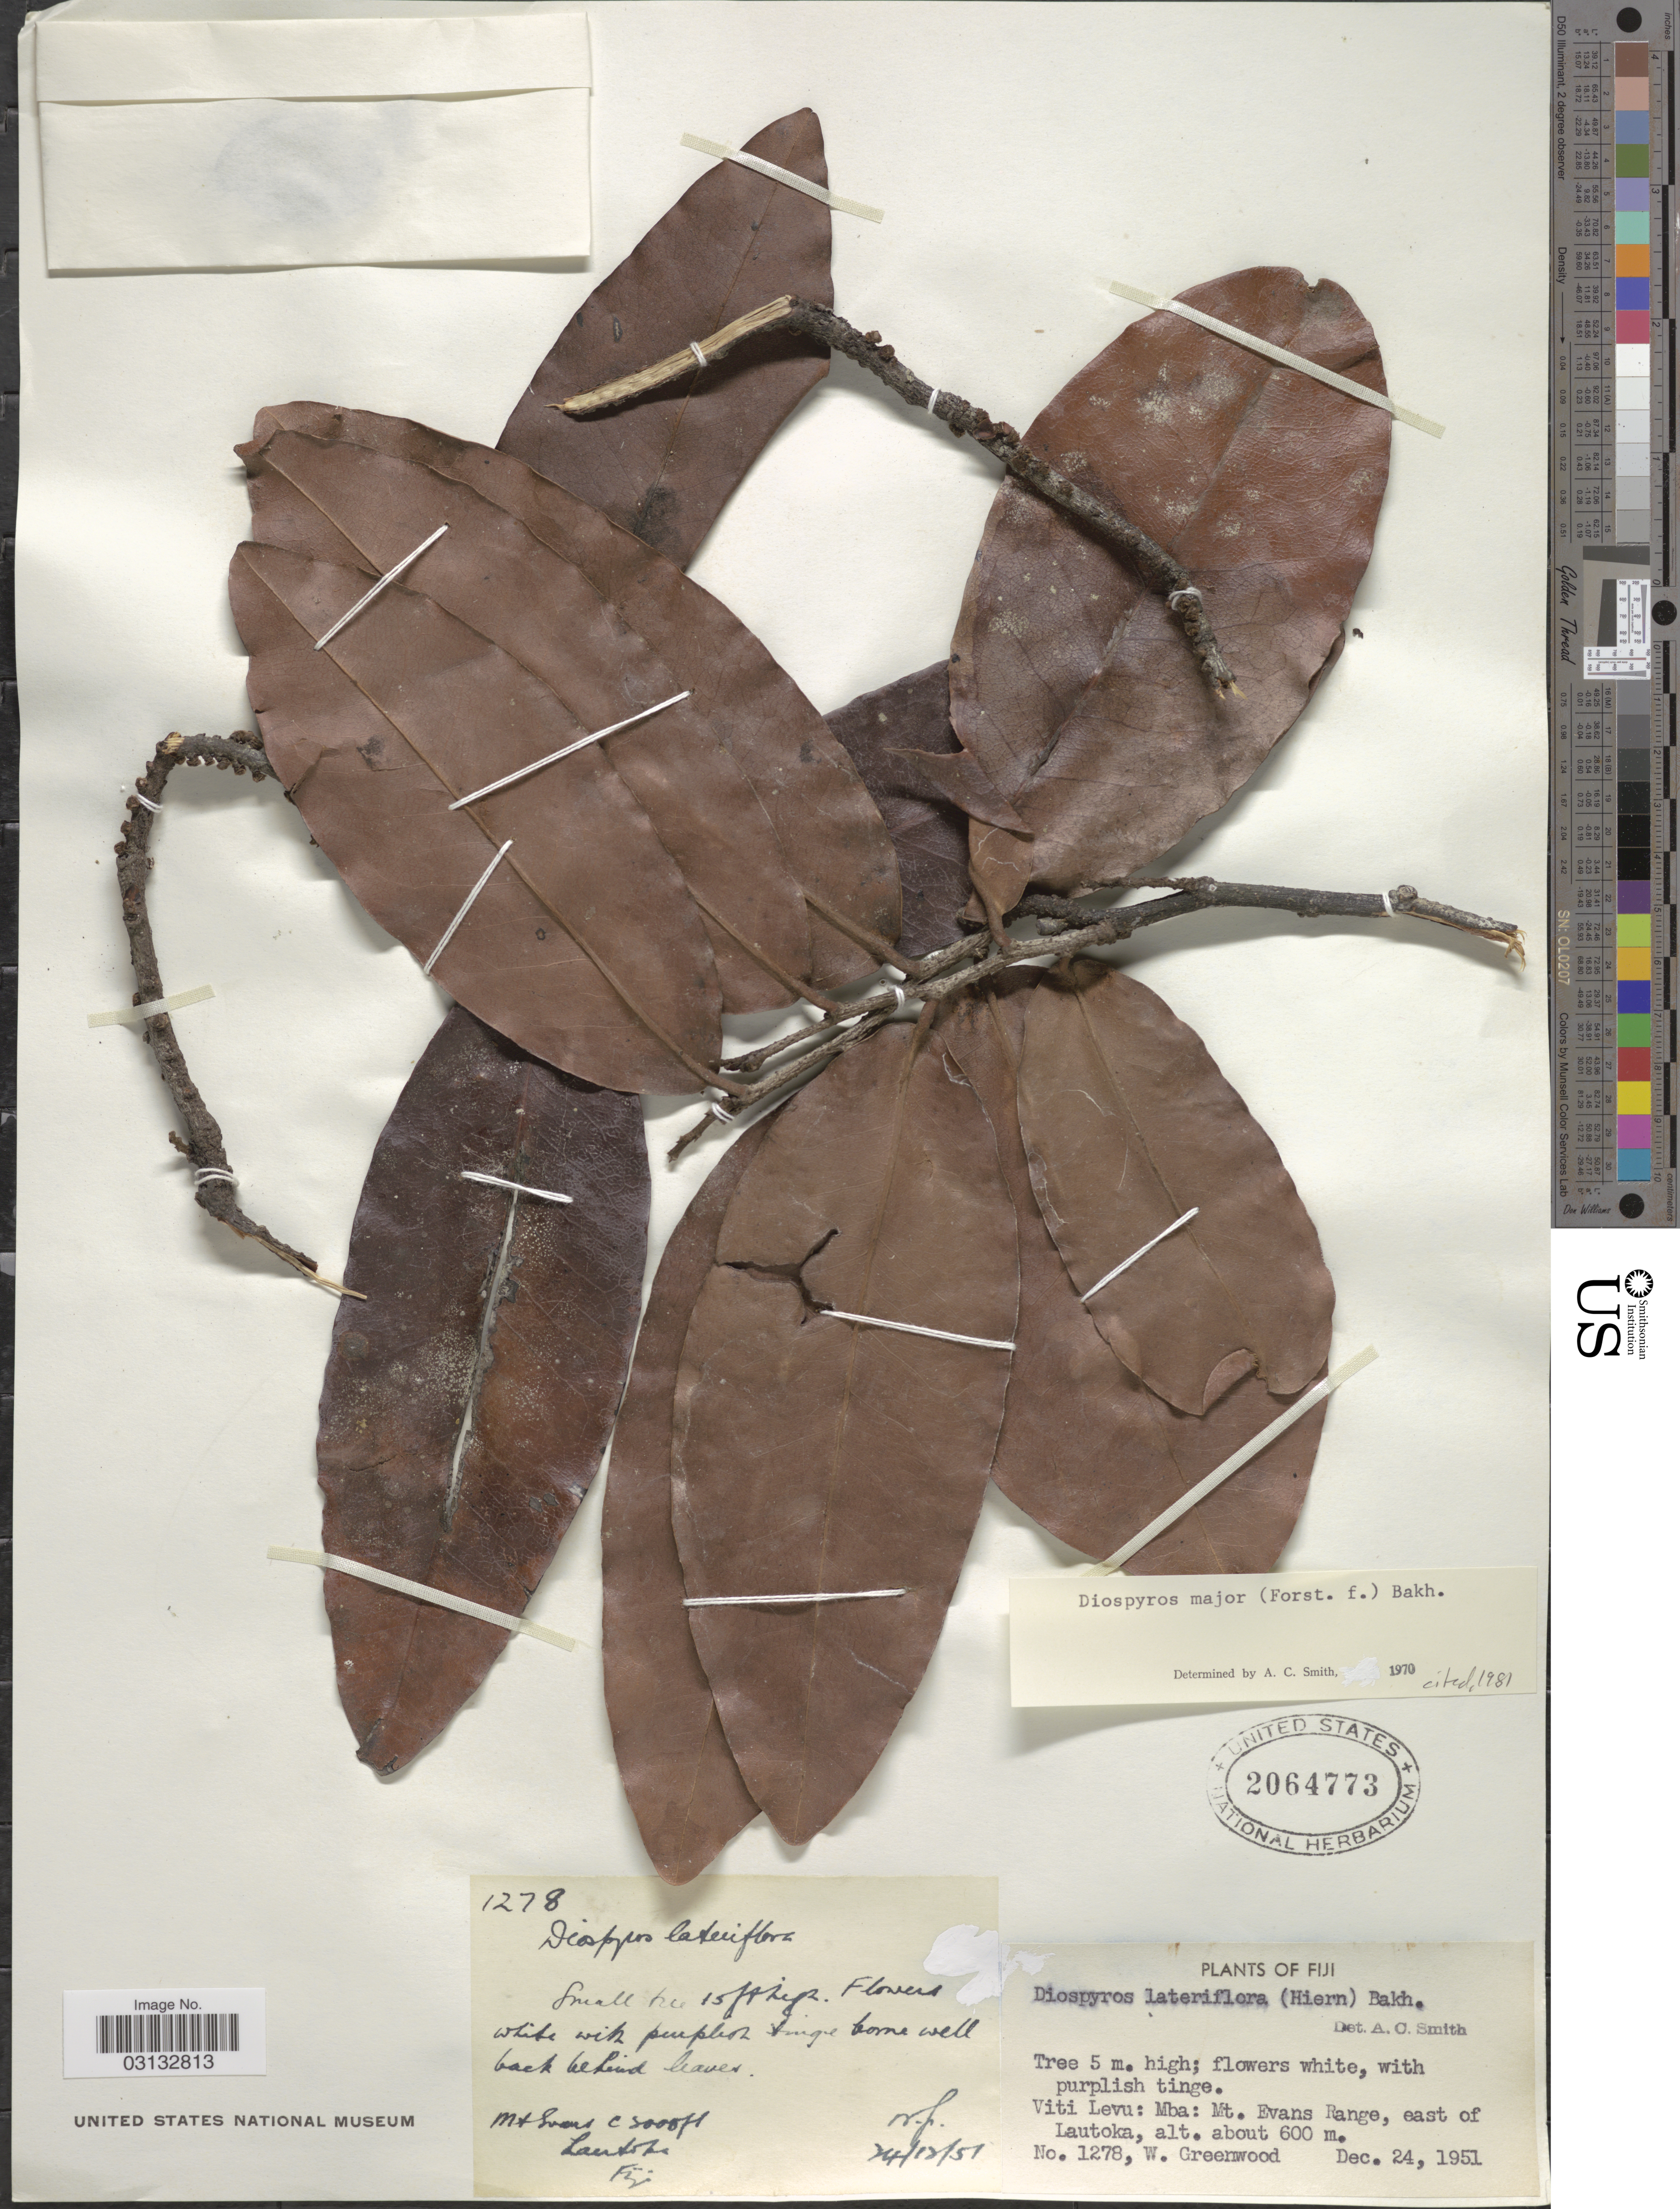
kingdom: Plantae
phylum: Tracheophyta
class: Magnoliopsida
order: Ericales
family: Ebenaceae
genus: Diospyros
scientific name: Diospyros major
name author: (G. Forst.) Bakh.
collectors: W. Greenwood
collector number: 1278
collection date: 1951-12-24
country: Fiji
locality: Viti Levu: Mba: Mt. Evans Range, east of Lautoka.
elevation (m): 600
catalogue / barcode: US 2064773